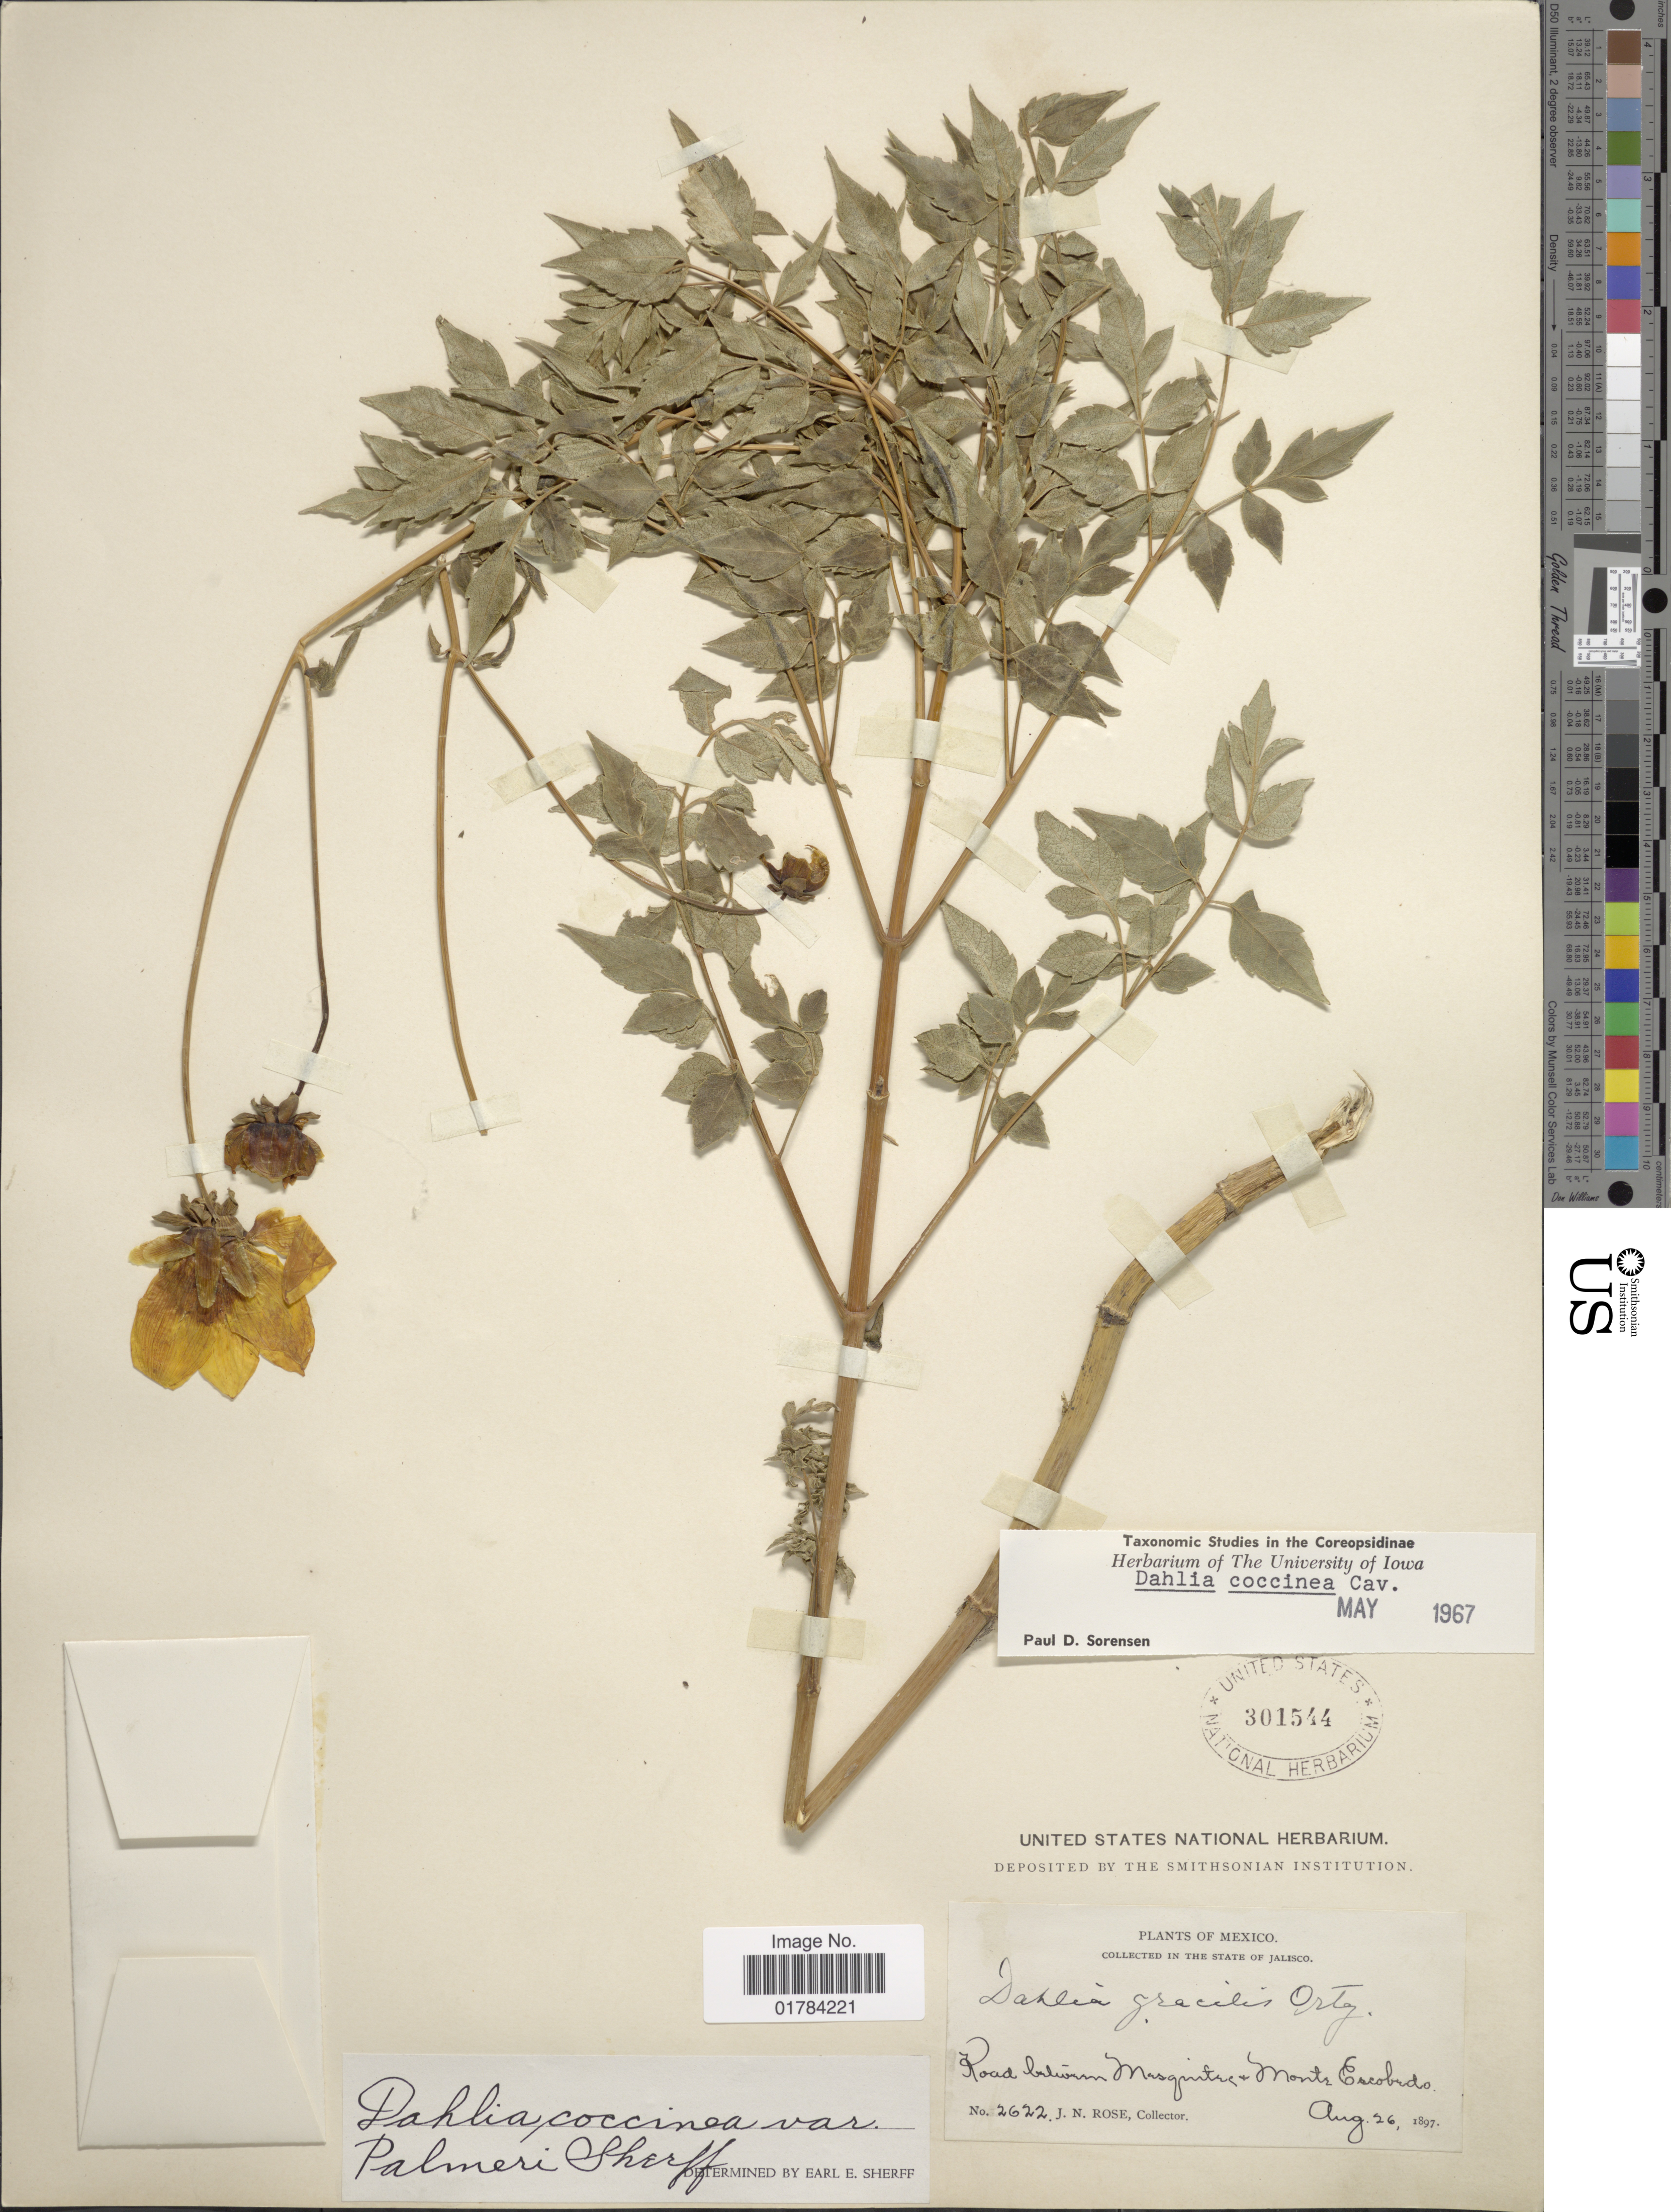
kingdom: Plantae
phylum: Tracheophyta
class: Magnoliopsida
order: Asterales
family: Asteraceae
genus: Dahlia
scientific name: Dahlia coccinea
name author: Cav.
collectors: J. N. Rose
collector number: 2622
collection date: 1897-08-26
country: Mexico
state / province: Jalisco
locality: Road between Mezquitic & Monte Escobedo.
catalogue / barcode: US 301544